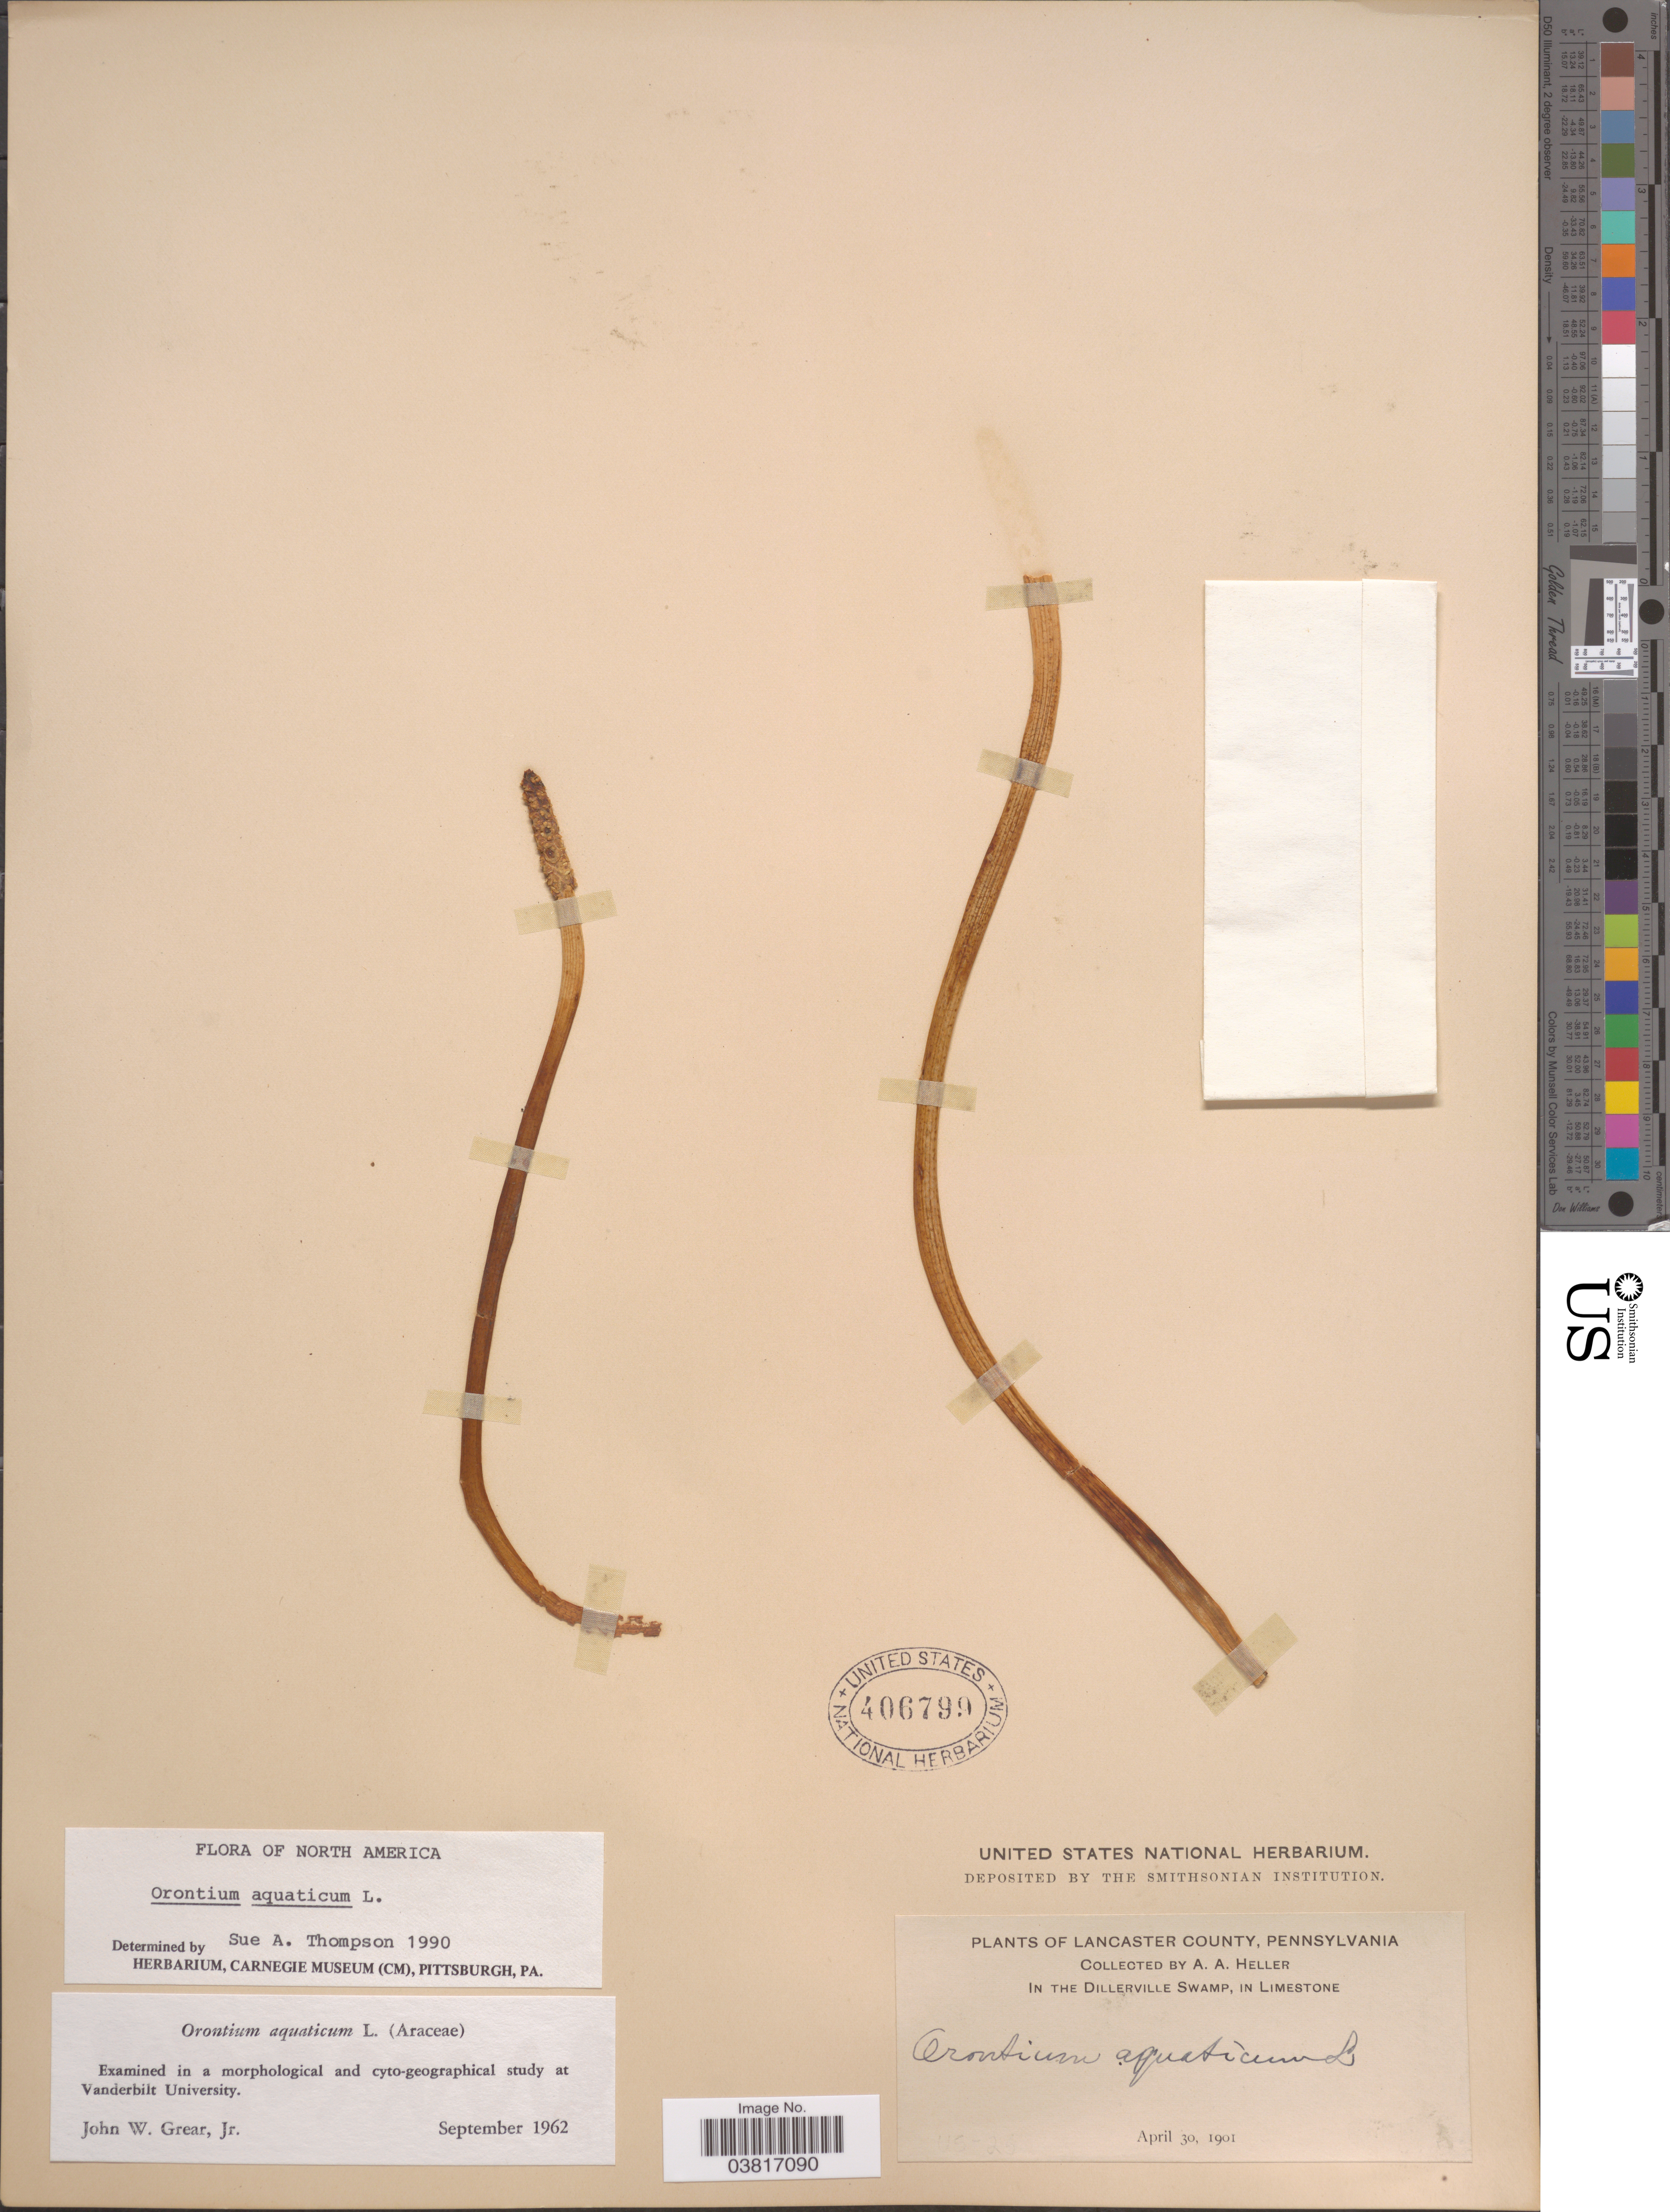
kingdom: Plantae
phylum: Tracheophyta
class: Liliopsida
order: Alismatales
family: Araceae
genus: Orontium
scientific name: Orontium aquaticum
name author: L.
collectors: A. A. Heller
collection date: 1901-04-30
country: United States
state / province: Pennsylvania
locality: Lancaster County. In the Dillerville Swamp, in Limestone.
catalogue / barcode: US 406799